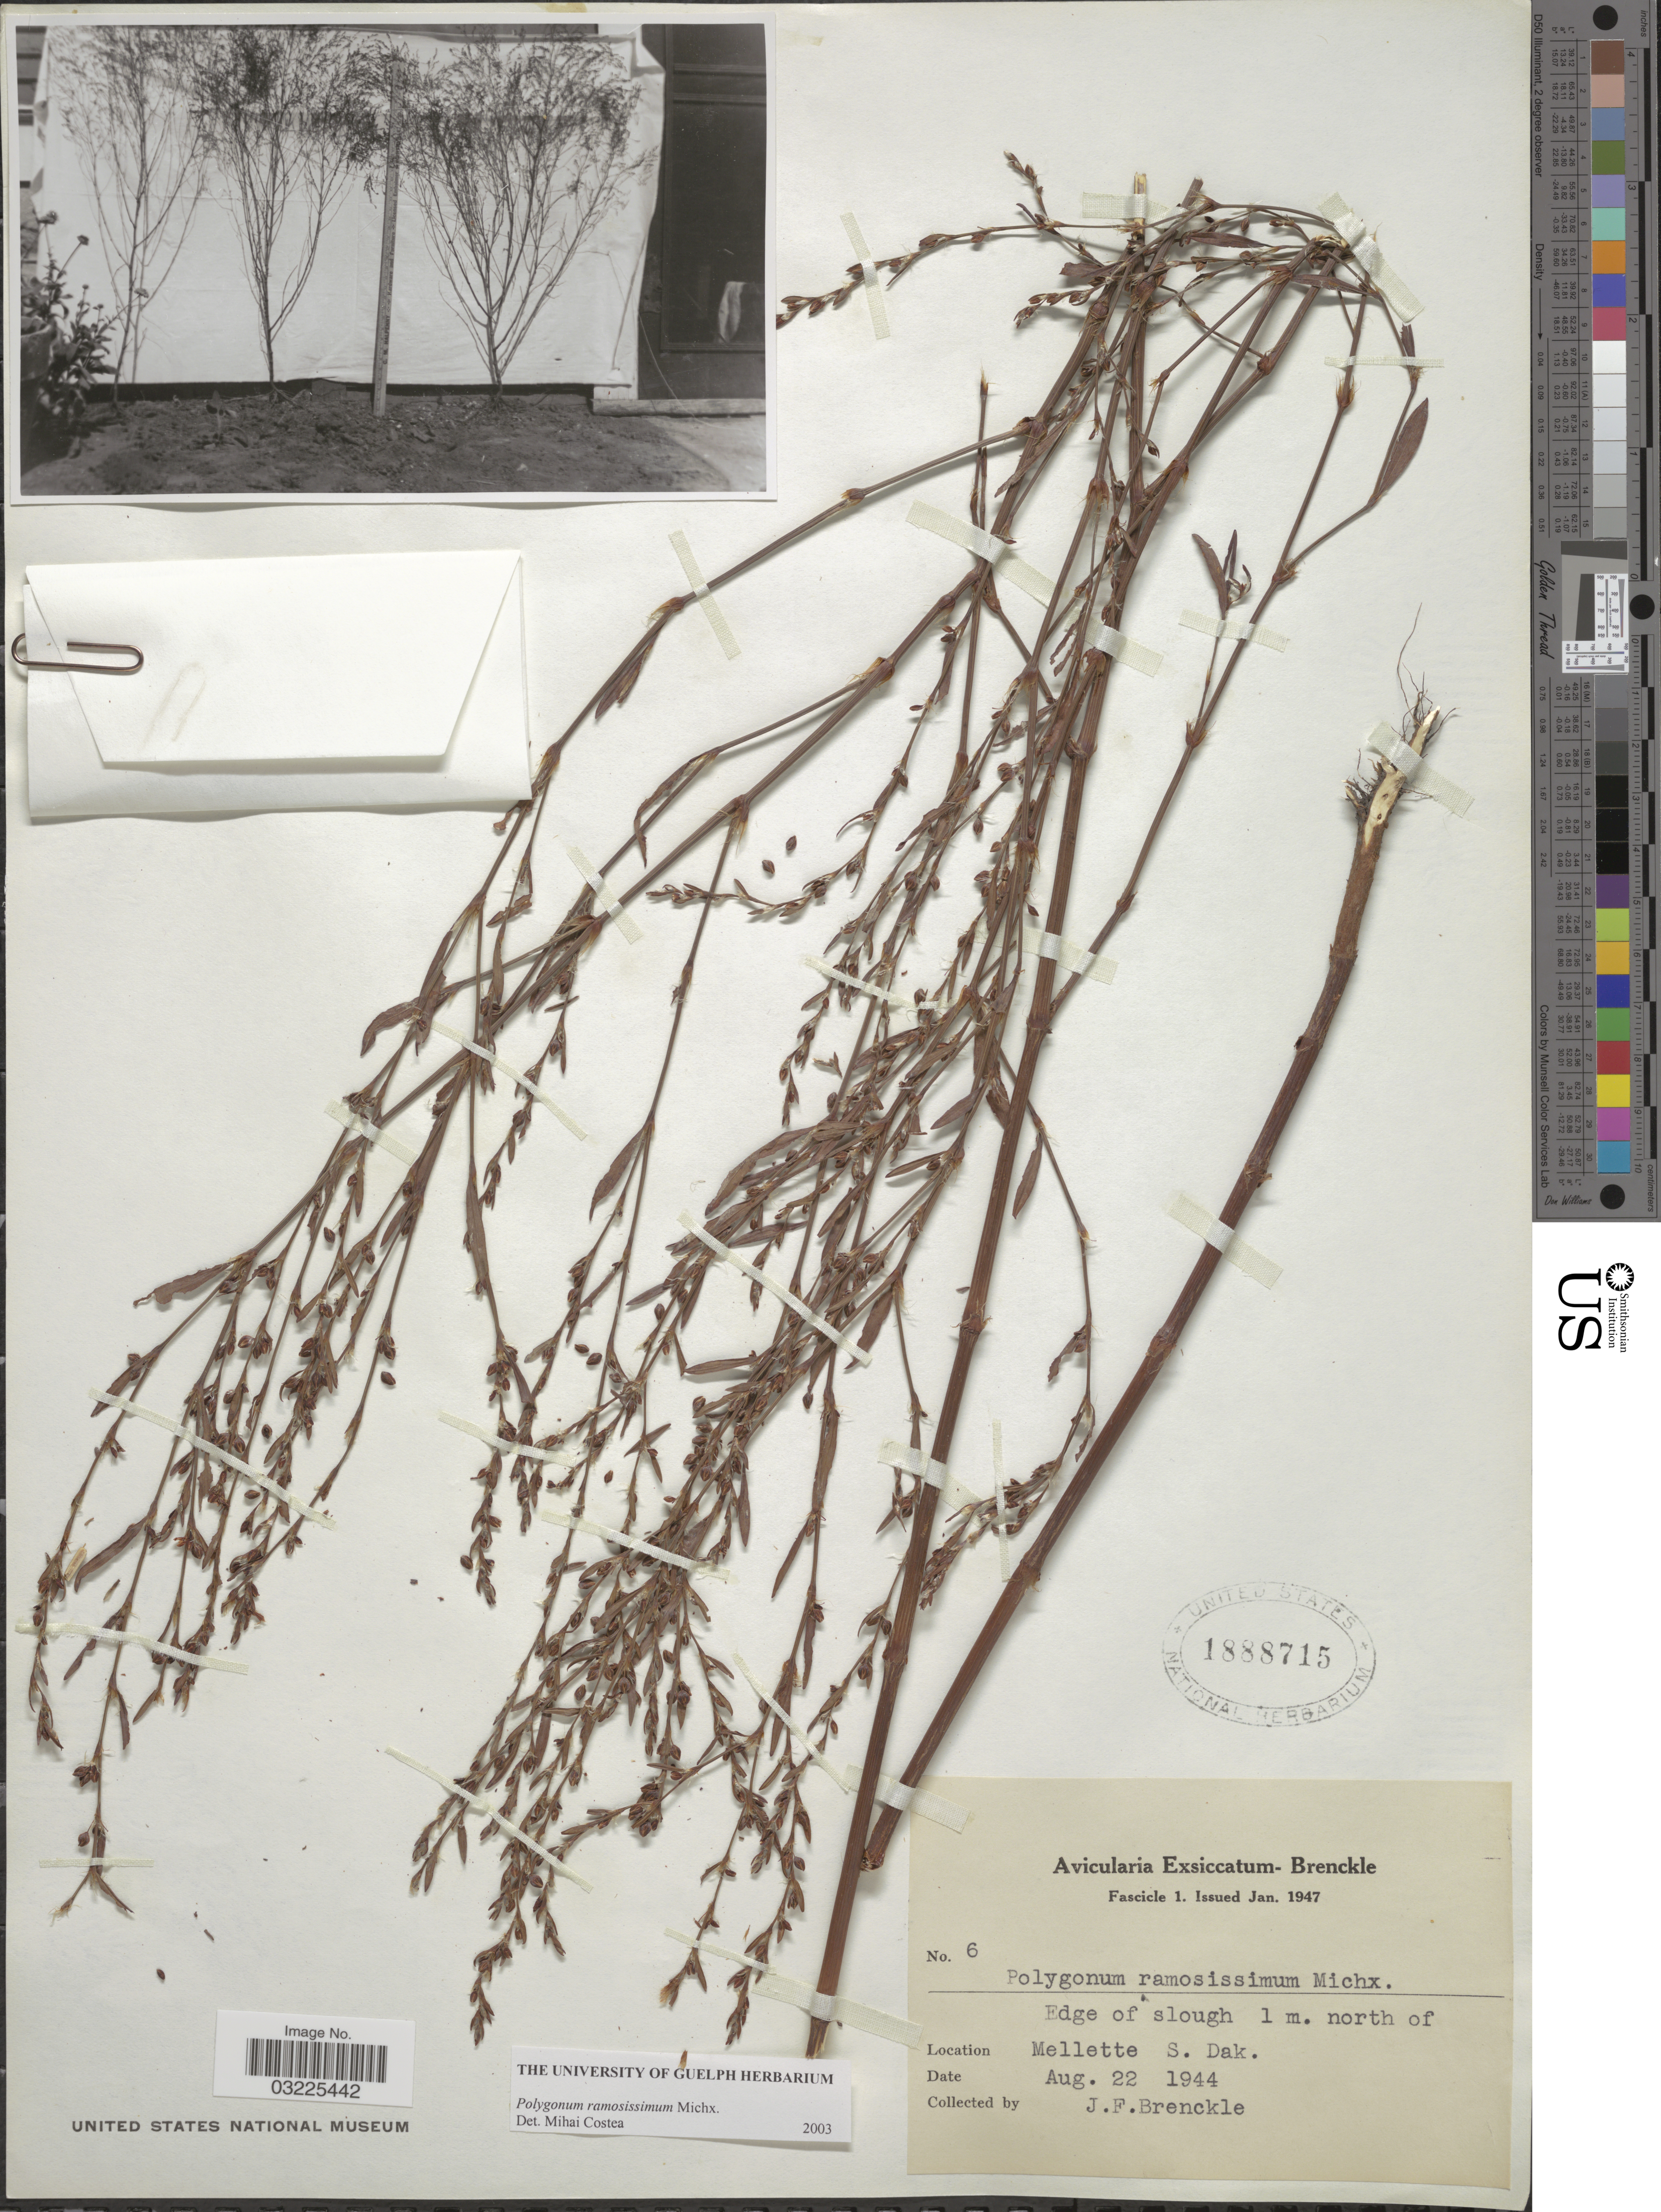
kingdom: Plantae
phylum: Tracheophyta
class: Magnoliopsida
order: Caryophyllales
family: Polygonaceae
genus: Polygonum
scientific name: Polygonum ramosissimum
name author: Michx.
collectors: J. Brenckle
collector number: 6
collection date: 1944-08-22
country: United States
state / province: South Dakota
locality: Edge of slough 1 m. north of Mellette S. Dak.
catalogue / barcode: US 1888715